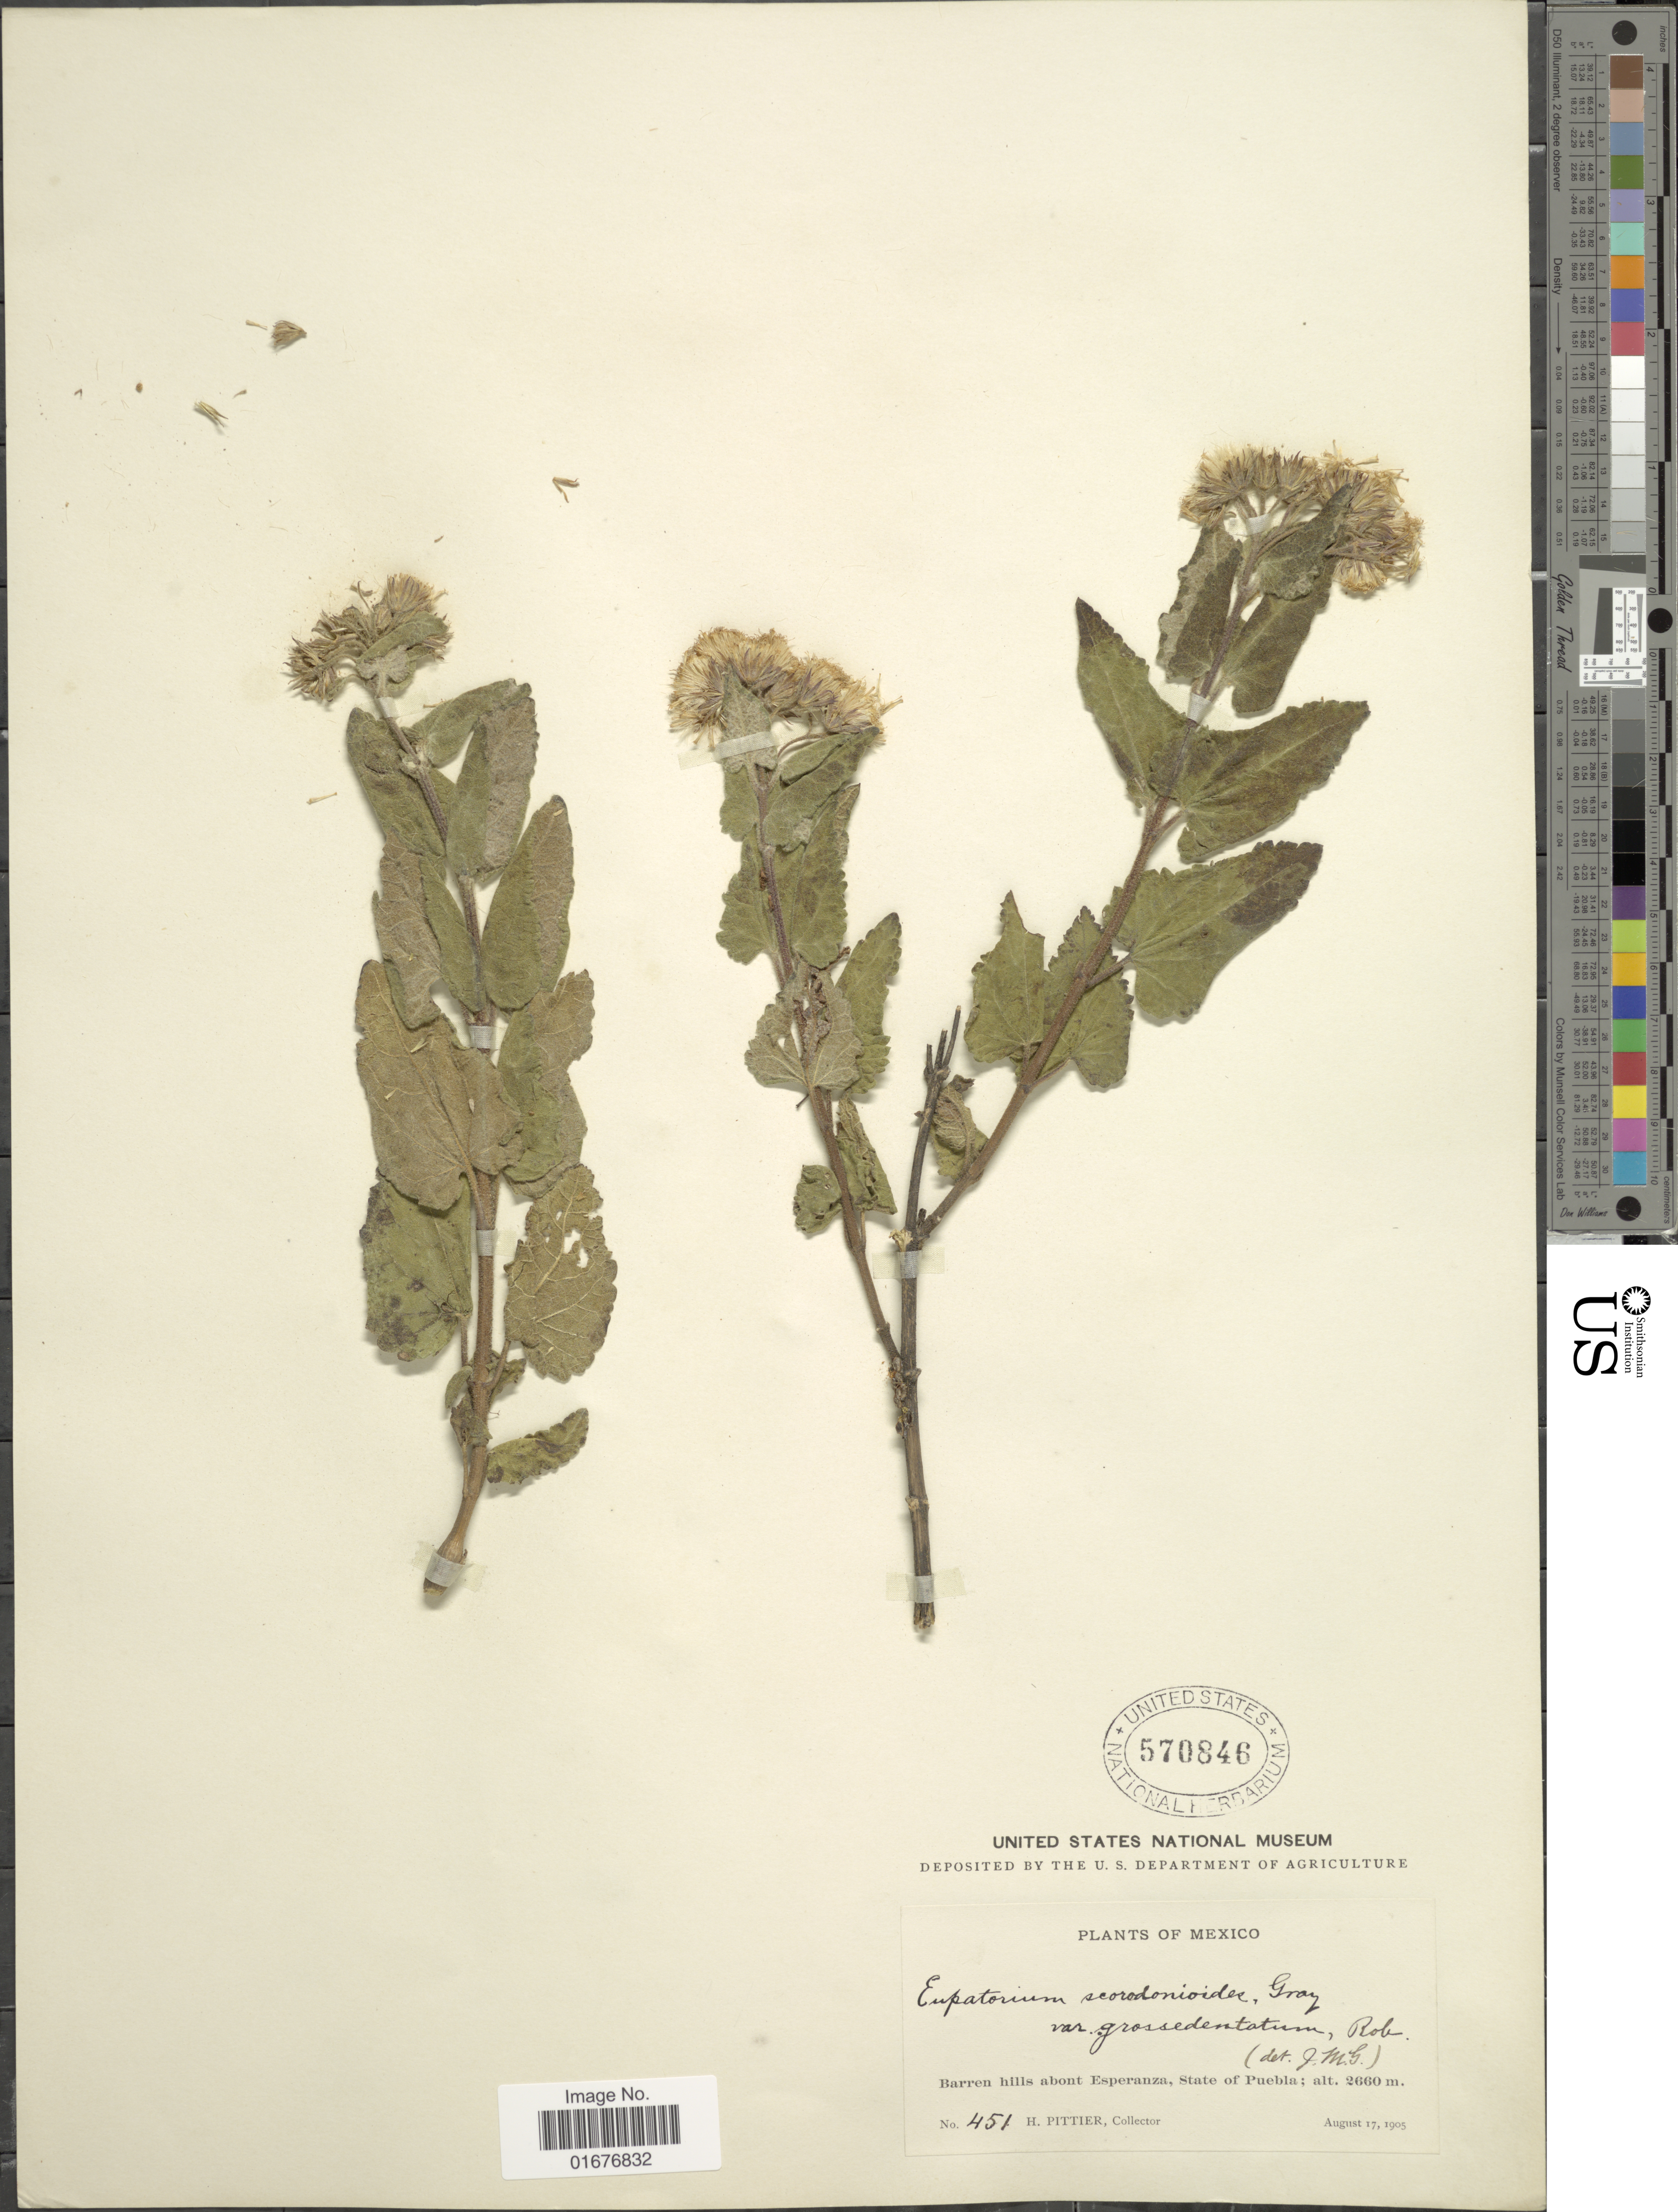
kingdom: Plantae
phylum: Tracheophyta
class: Magnoliopsida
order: Asterales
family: Asteraceae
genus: Ageratina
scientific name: Ageratina scorodonioides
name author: (A. Gray) R.M. King & H. Rob.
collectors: H. F. Pittier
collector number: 451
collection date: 1905-08-17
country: Mexico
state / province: Puebla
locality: Barren hills abont Esperenza, State of Puebla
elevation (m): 2660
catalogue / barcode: US 570846